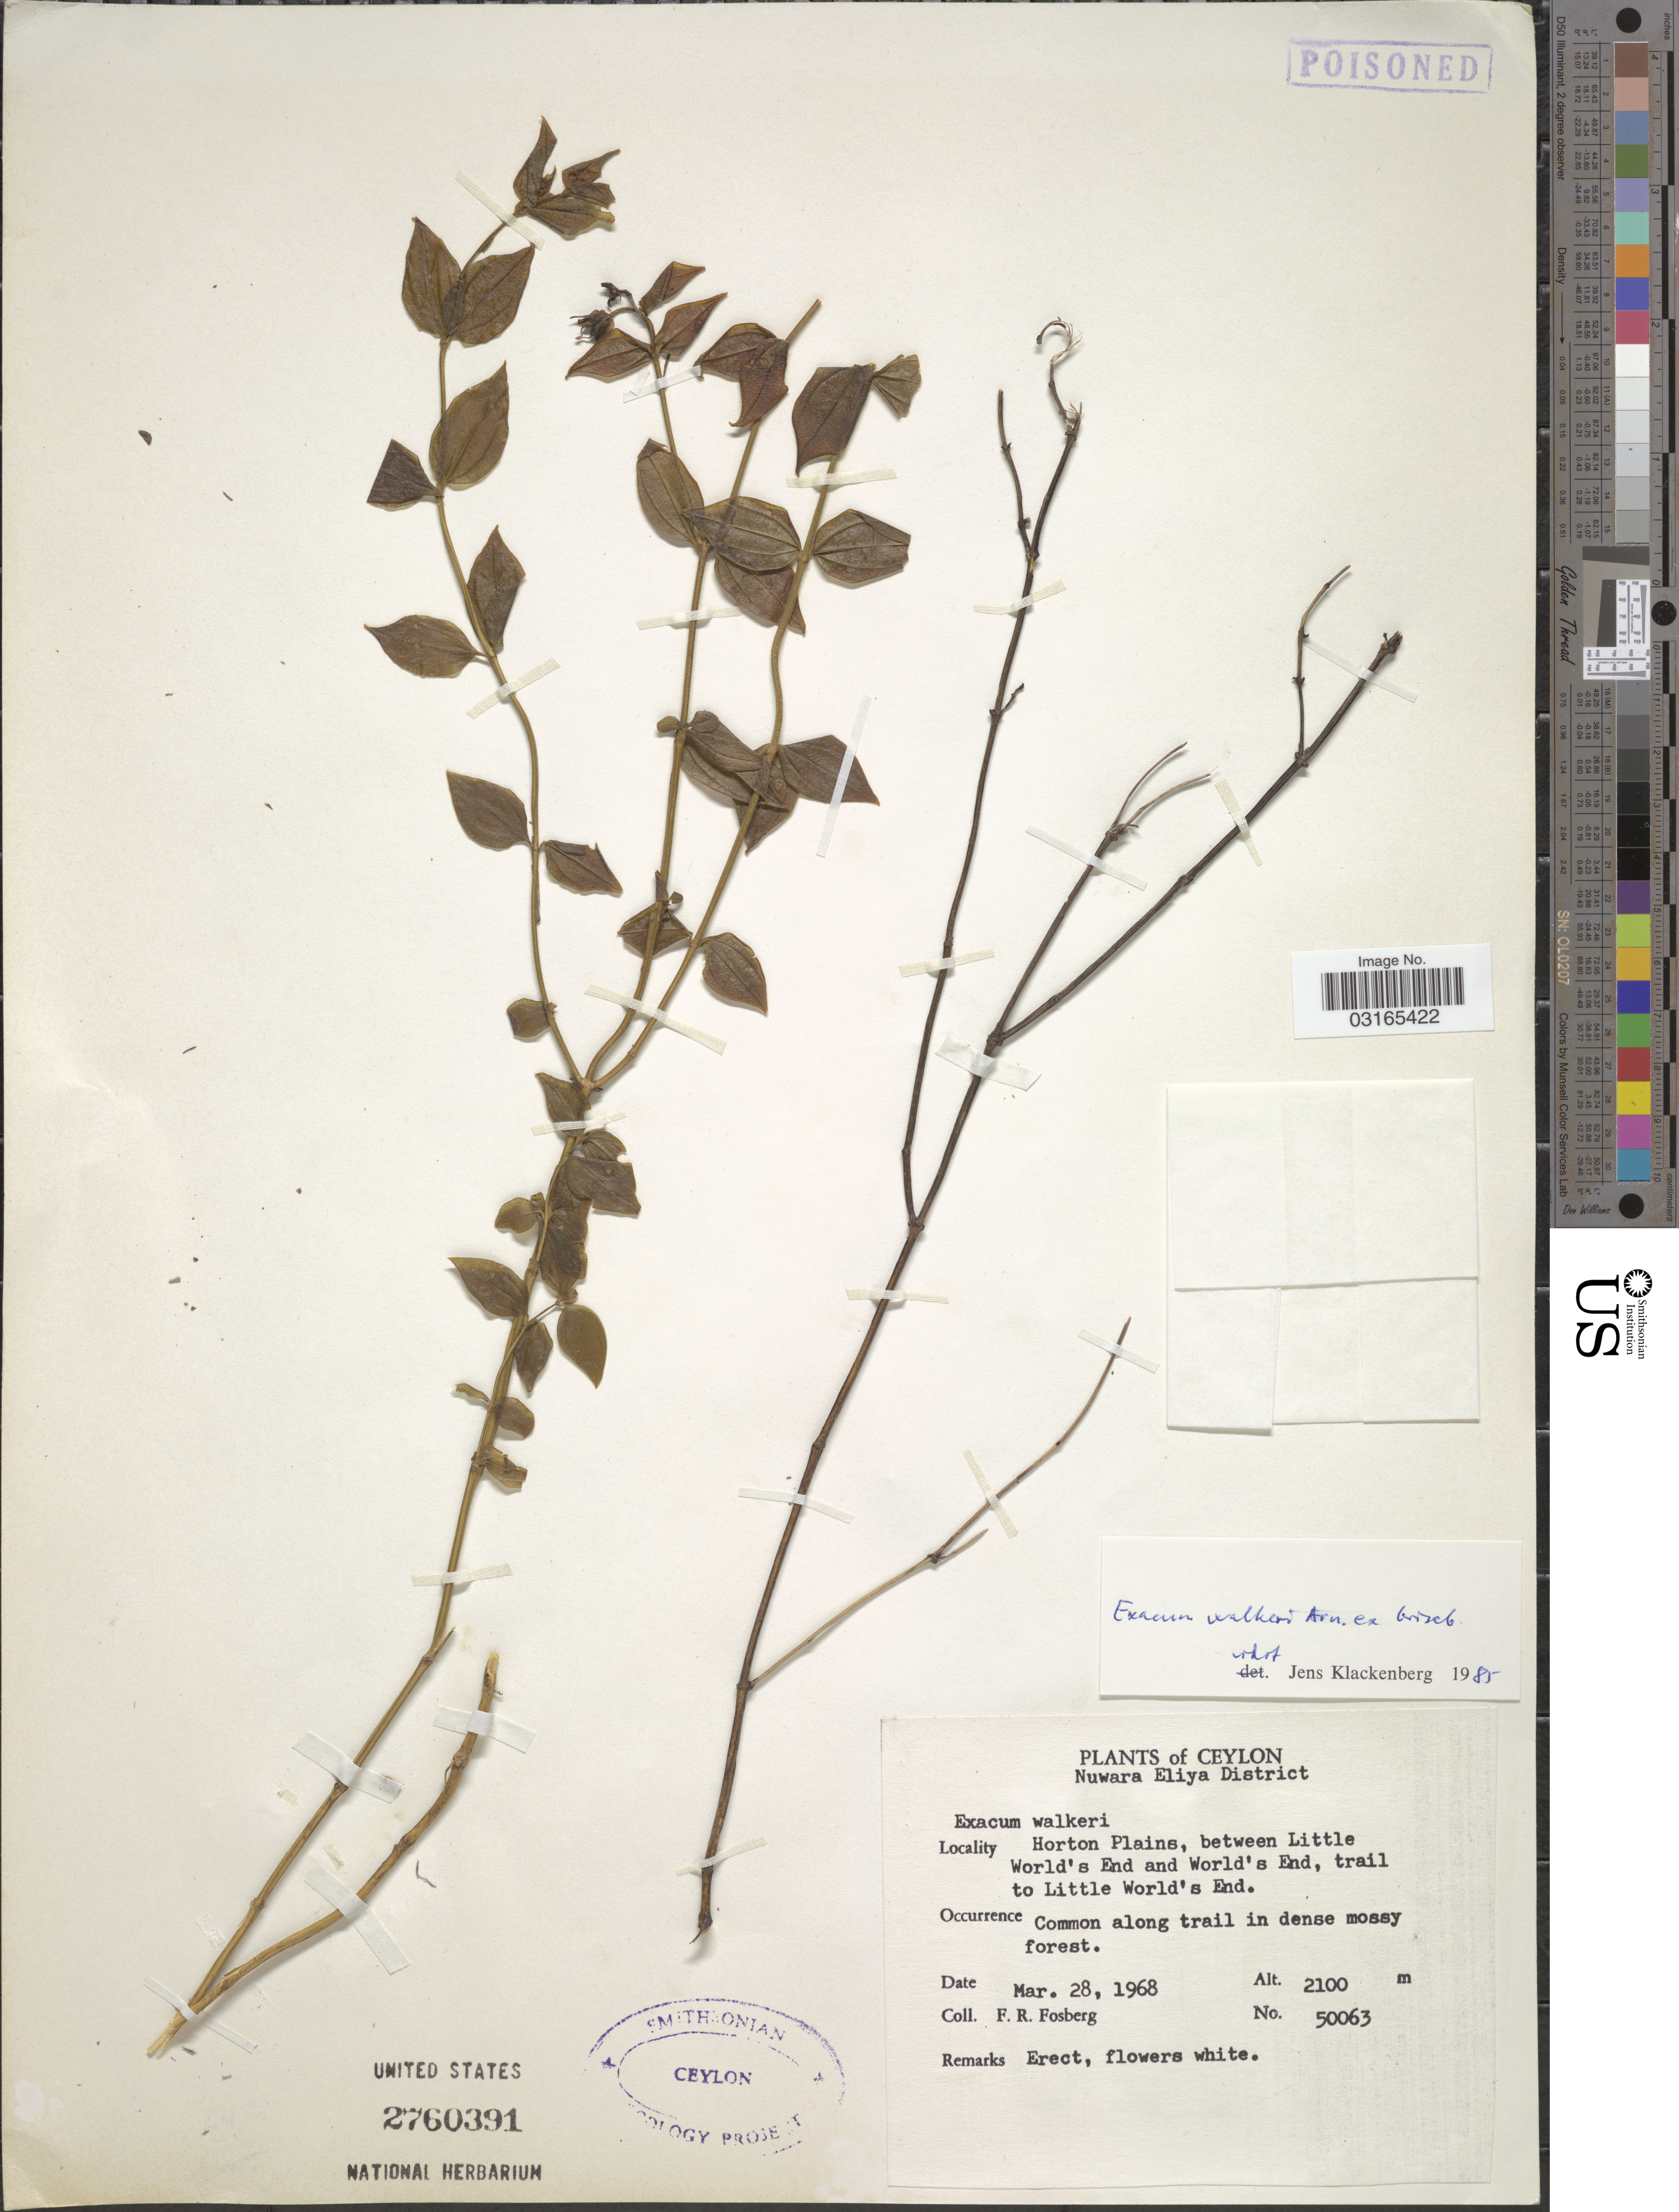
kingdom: Plantae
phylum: Tracheophyta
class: Magnoliopsida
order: Gentianales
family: Gentianaceae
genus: Exacum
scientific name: Exacum walkeri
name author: Arn. ex Griseb.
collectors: F. R. Fosberg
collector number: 50063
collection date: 1968-03-28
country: Sri Lanka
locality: Ceylon. Nuwara Eliya District. Horton Plains, between Little World's End and World's End, trail to Little World's End.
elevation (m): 2100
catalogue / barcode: US 2760391